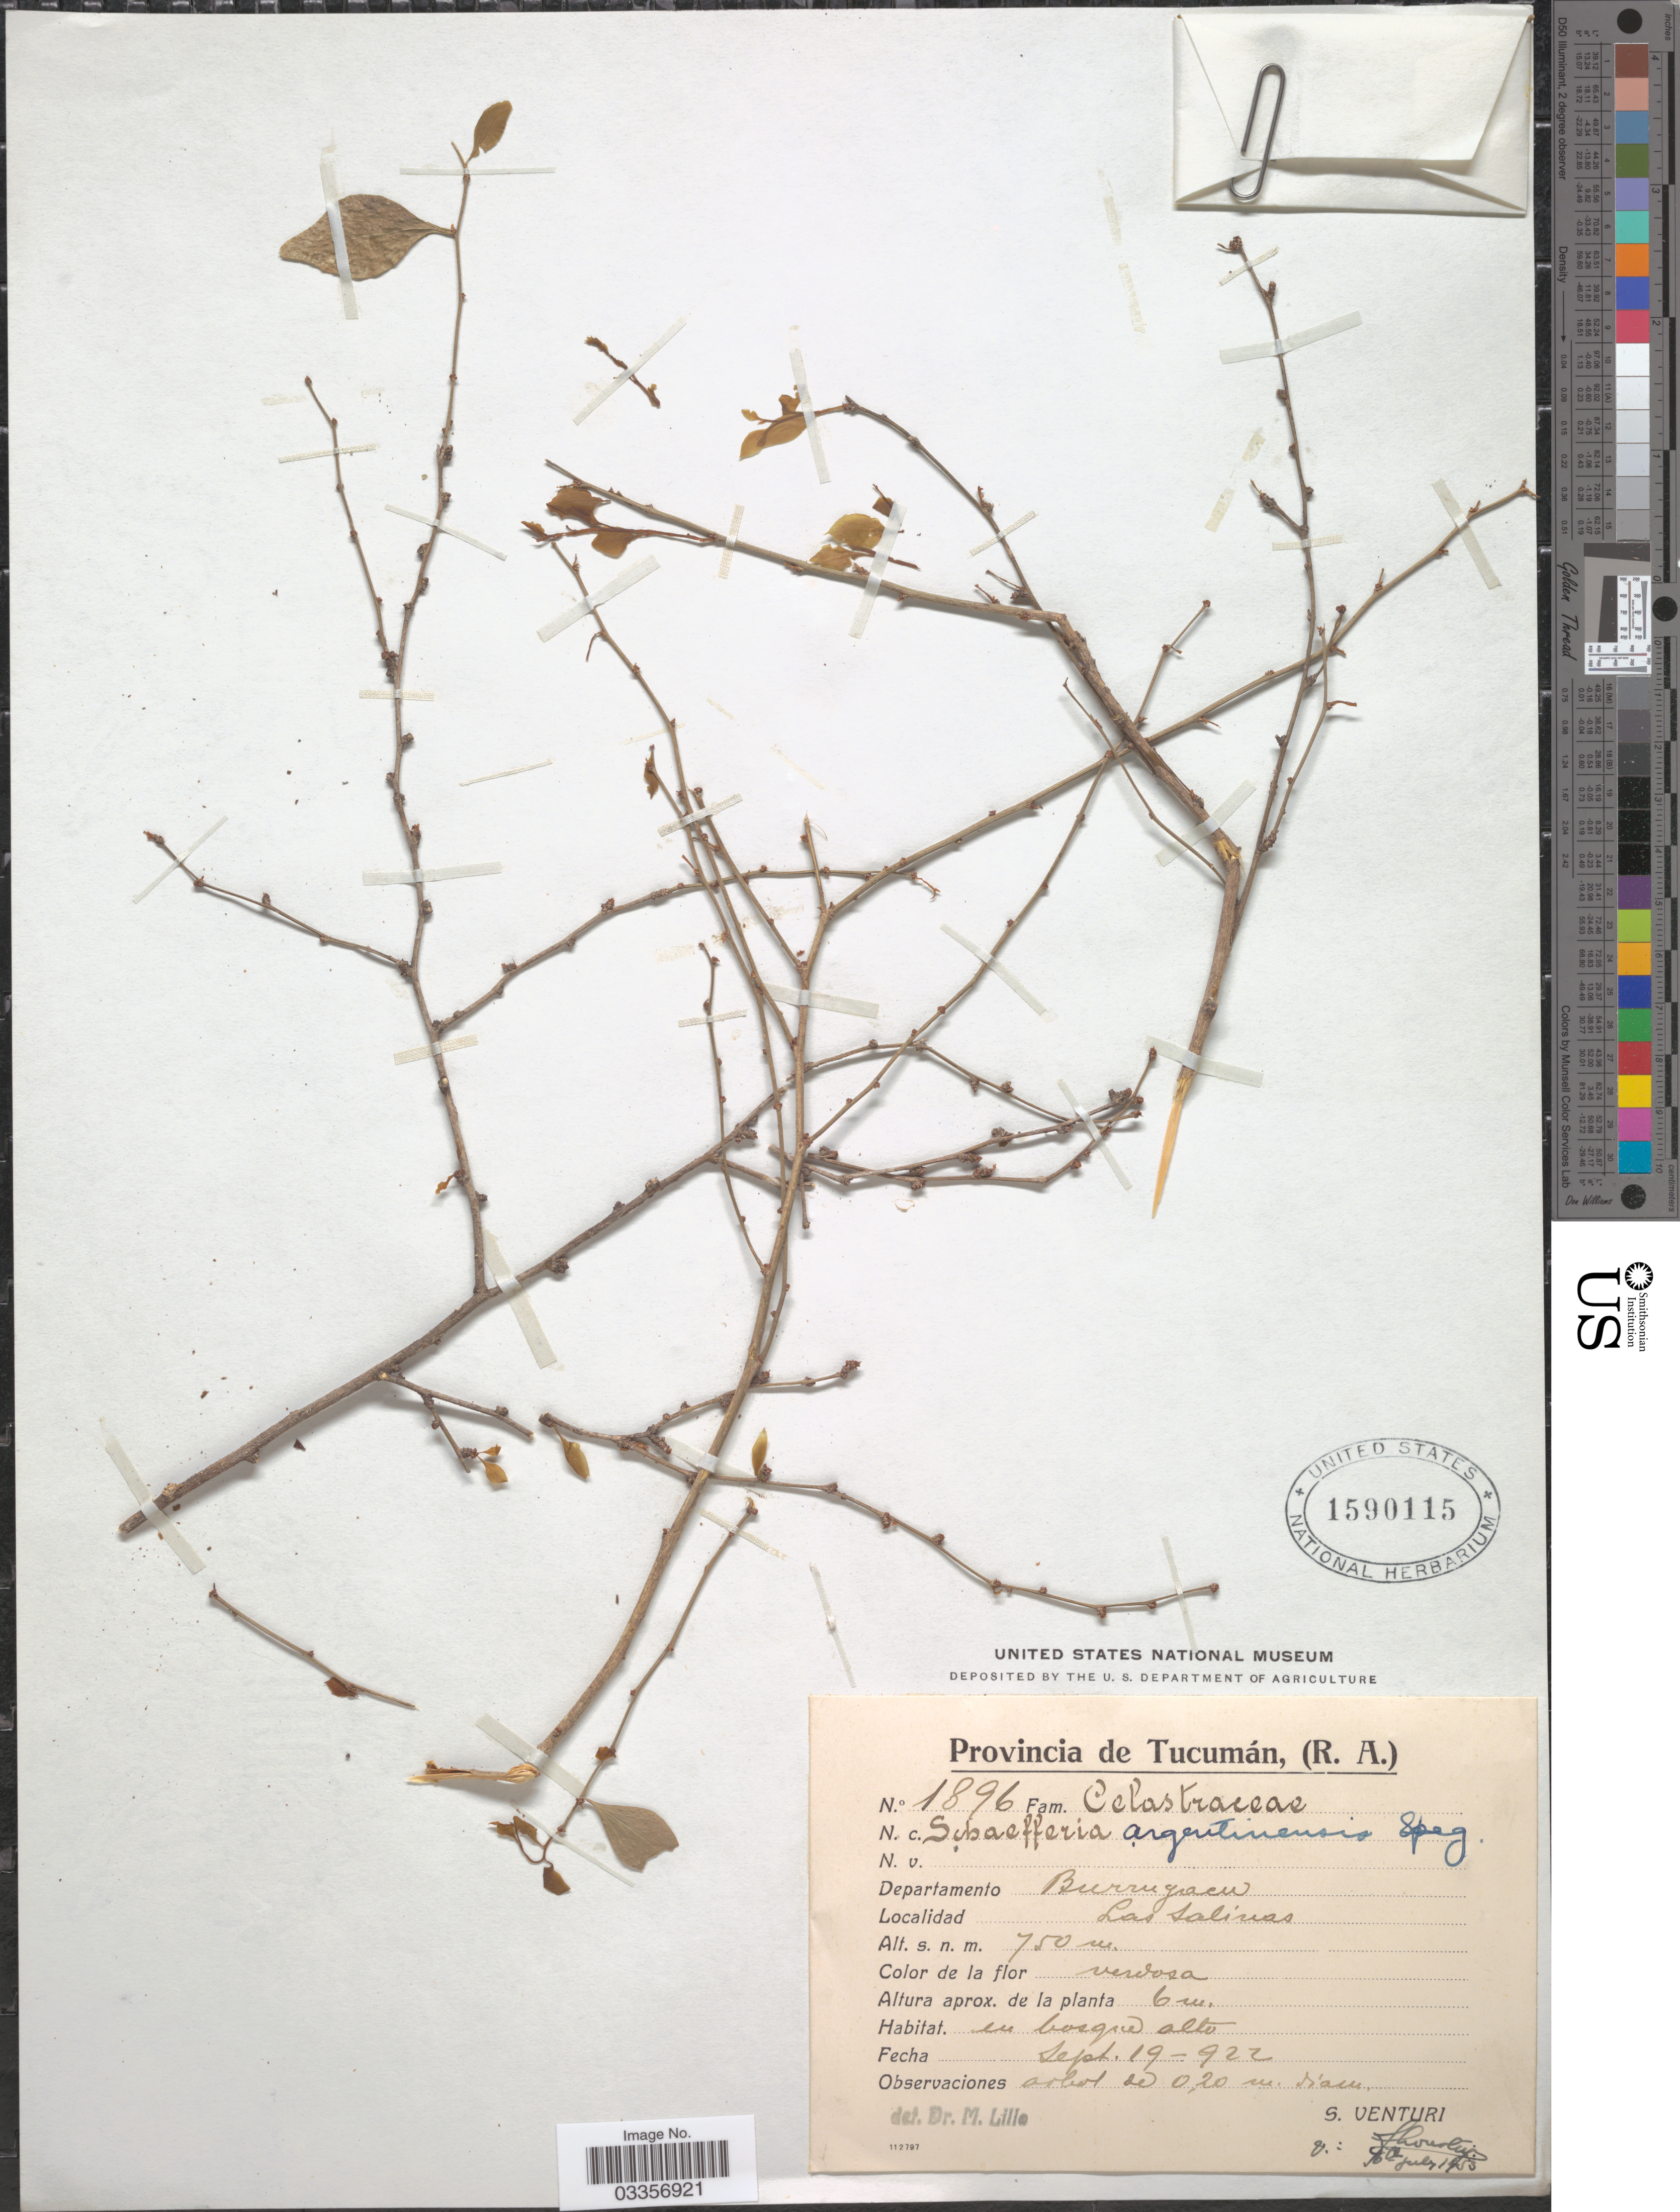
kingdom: Plantae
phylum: Tracheophyta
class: Magnoliopsida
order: Celastrales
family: Celastraceae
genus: Schaefferia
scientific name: Schaefferia argentinensis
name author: Speg.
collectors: S. Venturi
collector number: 1896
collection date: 1922-09-19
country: Argentina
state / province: Tucuman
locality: Departamento Burruyacu. Las Salinas.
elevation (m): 750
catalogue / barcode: US 1590115